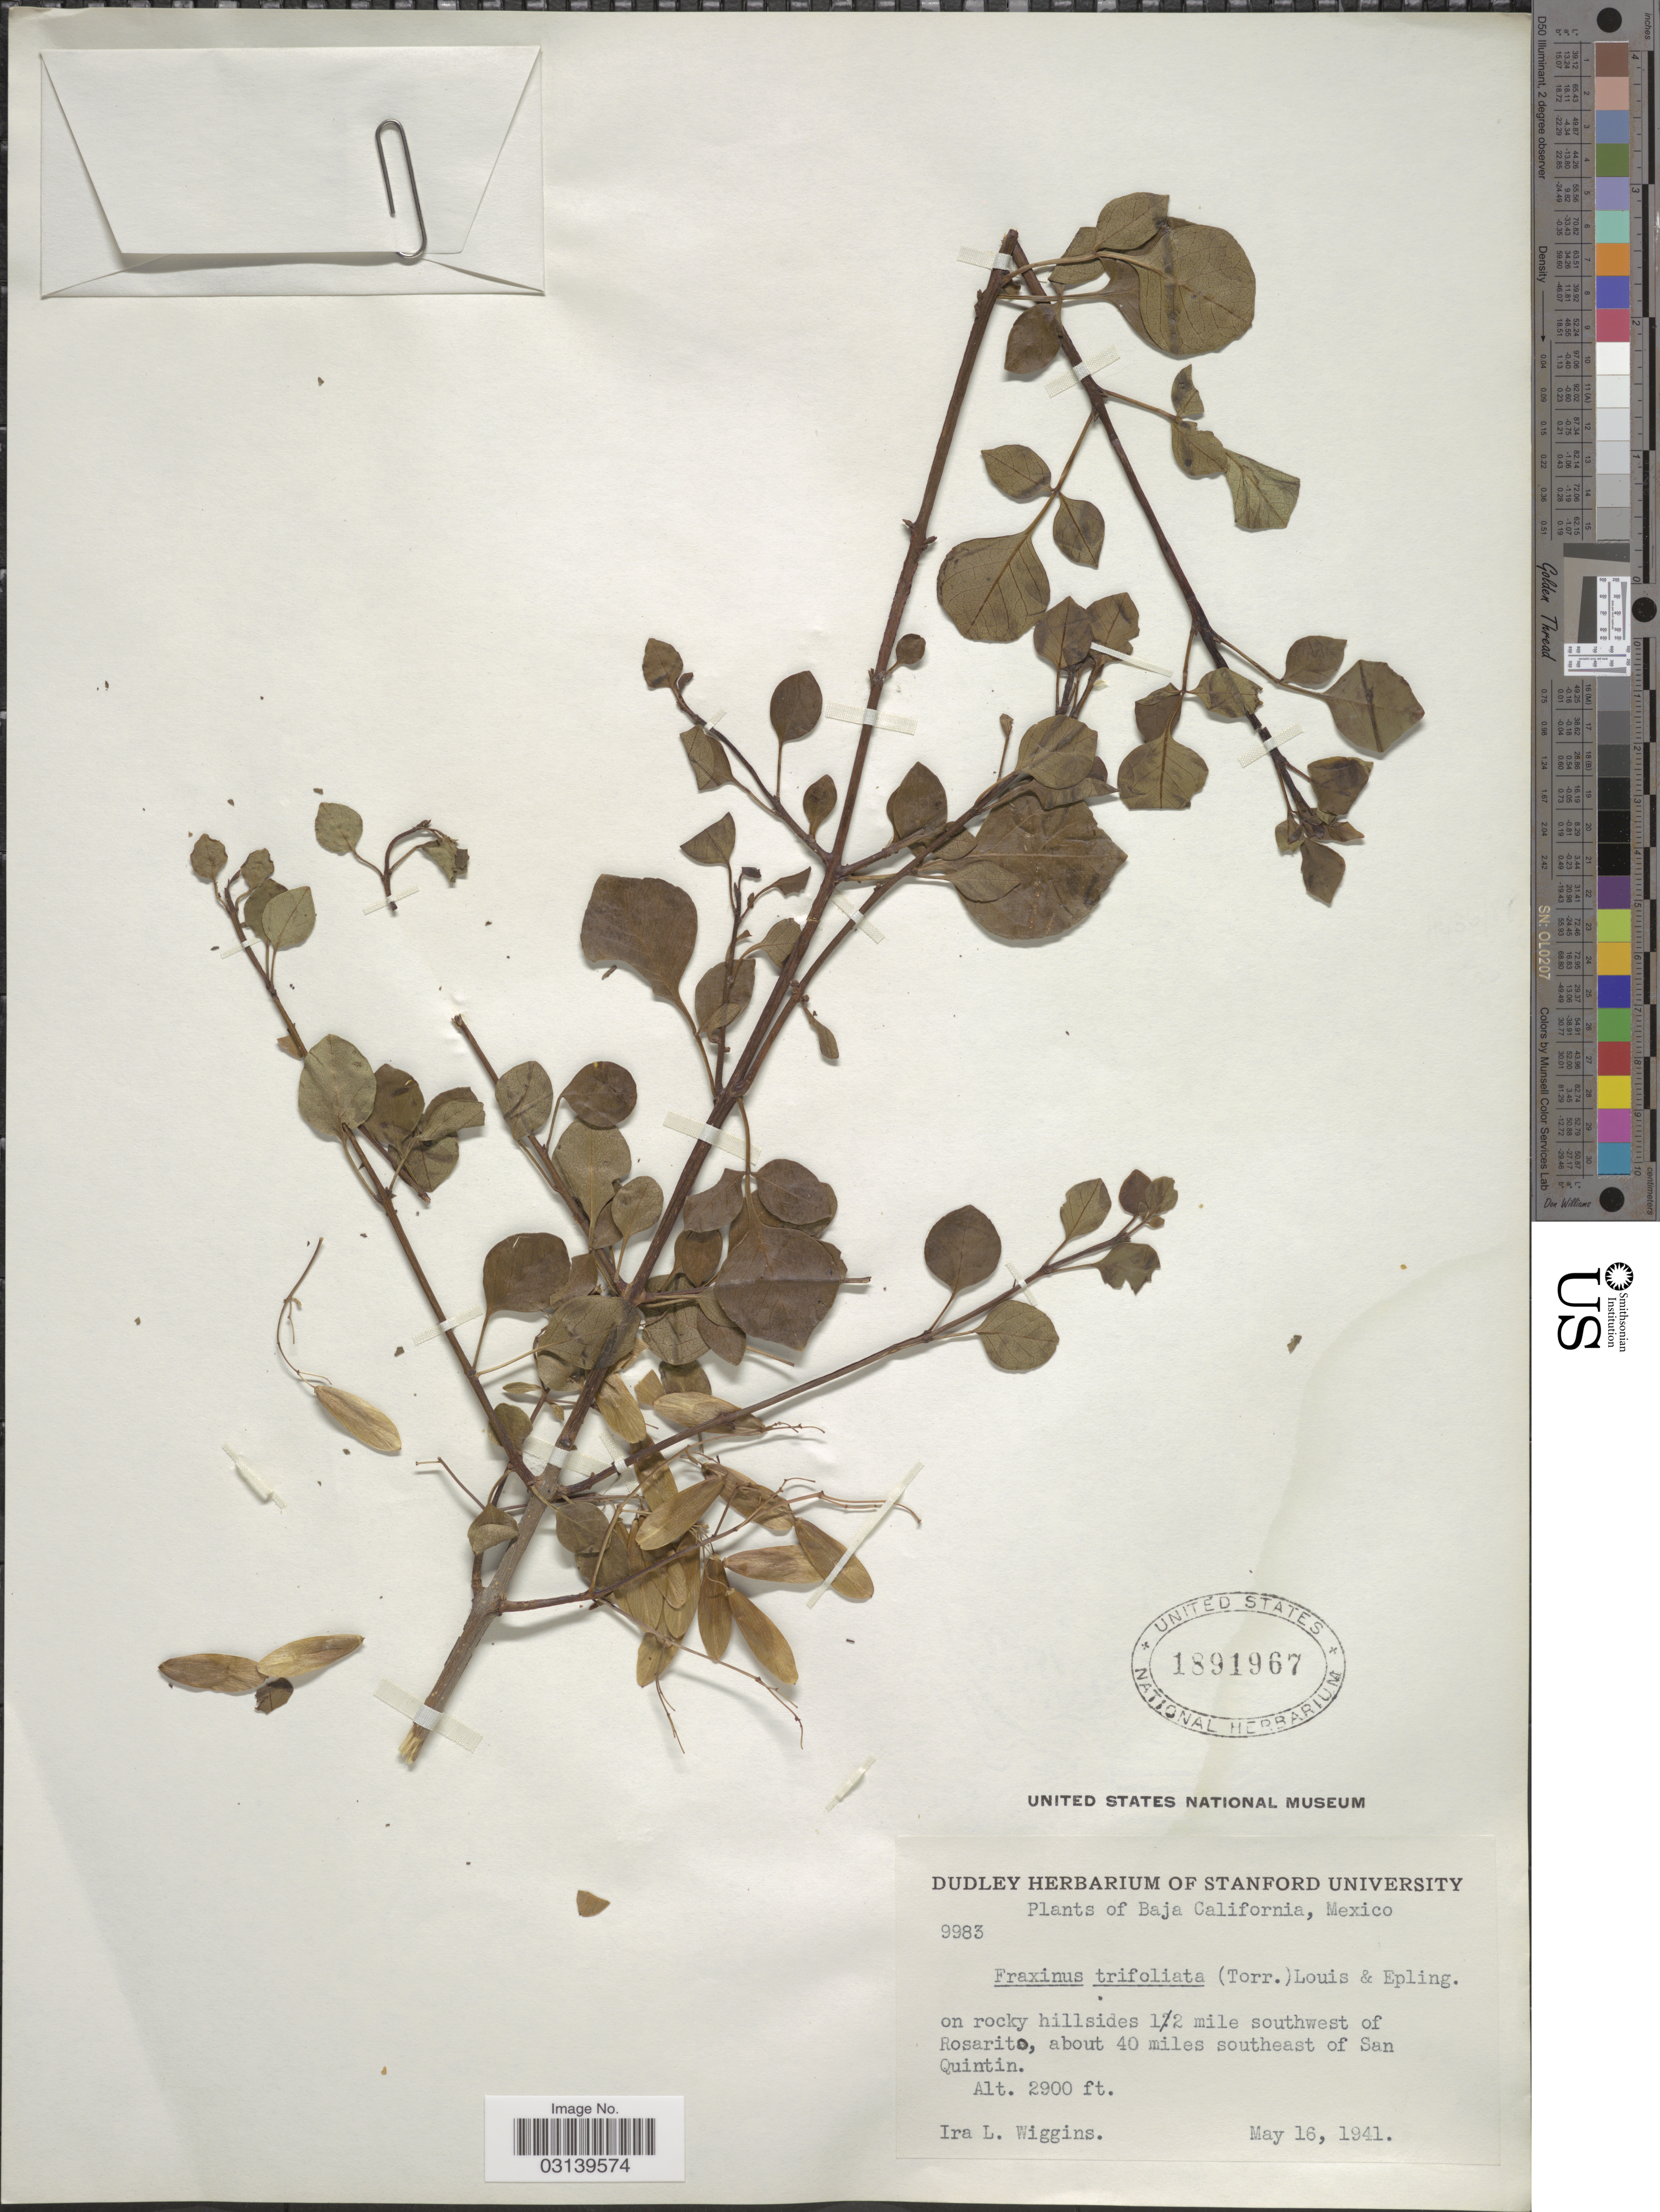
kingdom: Plantae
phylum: Tracheophyta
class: Magnoliopsida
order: Lamiales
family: Oleaceae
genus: Fraxinus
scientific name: Fraxinus dipetala var. trifoliolata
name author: Torr.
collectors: I. L. Wiggins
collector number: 9983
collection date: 1941-05-16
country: Mexico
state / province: Baja California Norte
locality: On rocky hillsides ½ mile southwest of Rosarito, about 40 miles southeast of San Quintin.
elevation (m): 884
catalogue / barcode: US 1891967